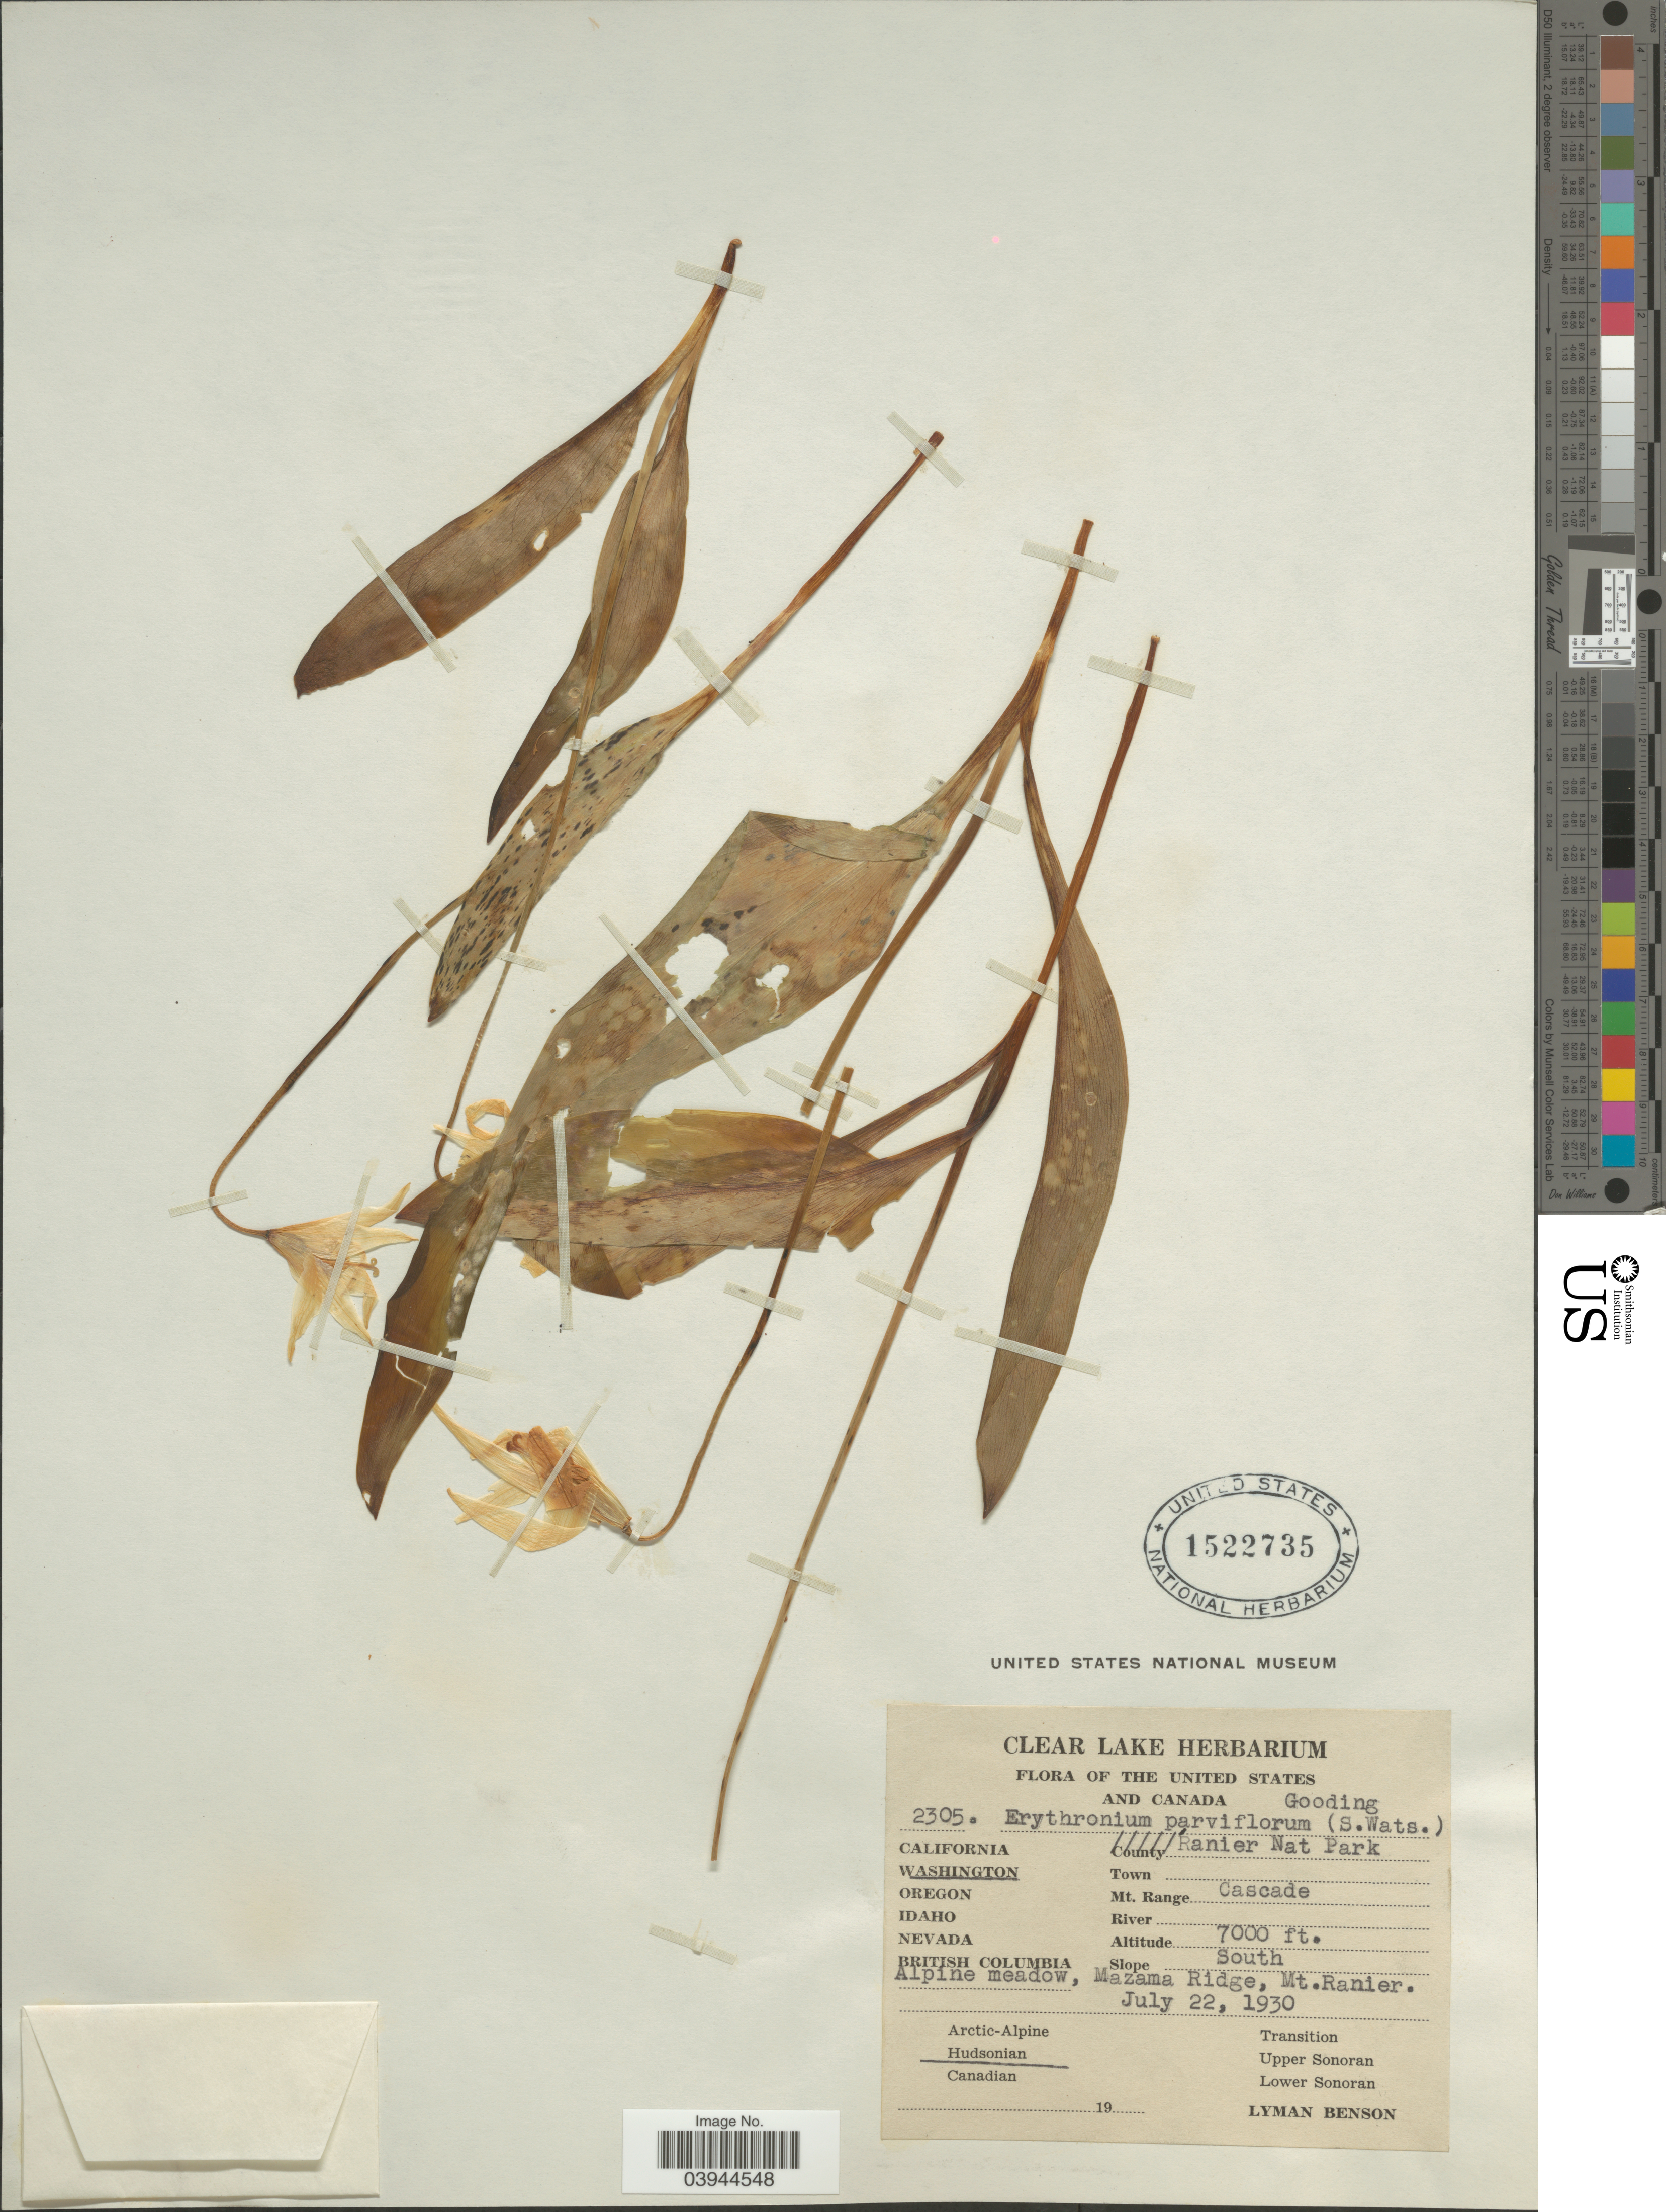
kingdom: Plantae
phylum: Tracheophyta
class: Liliopsida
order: Liliales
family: Liliaceae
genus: Erythronium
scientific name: Erythronium parviflorum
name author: (S. Watson) Goodd.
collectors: L. D. Benson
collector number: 2305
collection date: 1930-07-22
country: United States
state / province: Washington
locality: Ranier Nat Park. Mt. Range Cascade. Slope South Alpine meadow, Mazama Ridge, Mt. Ranier.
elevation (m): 2134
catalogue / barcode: US 1522735